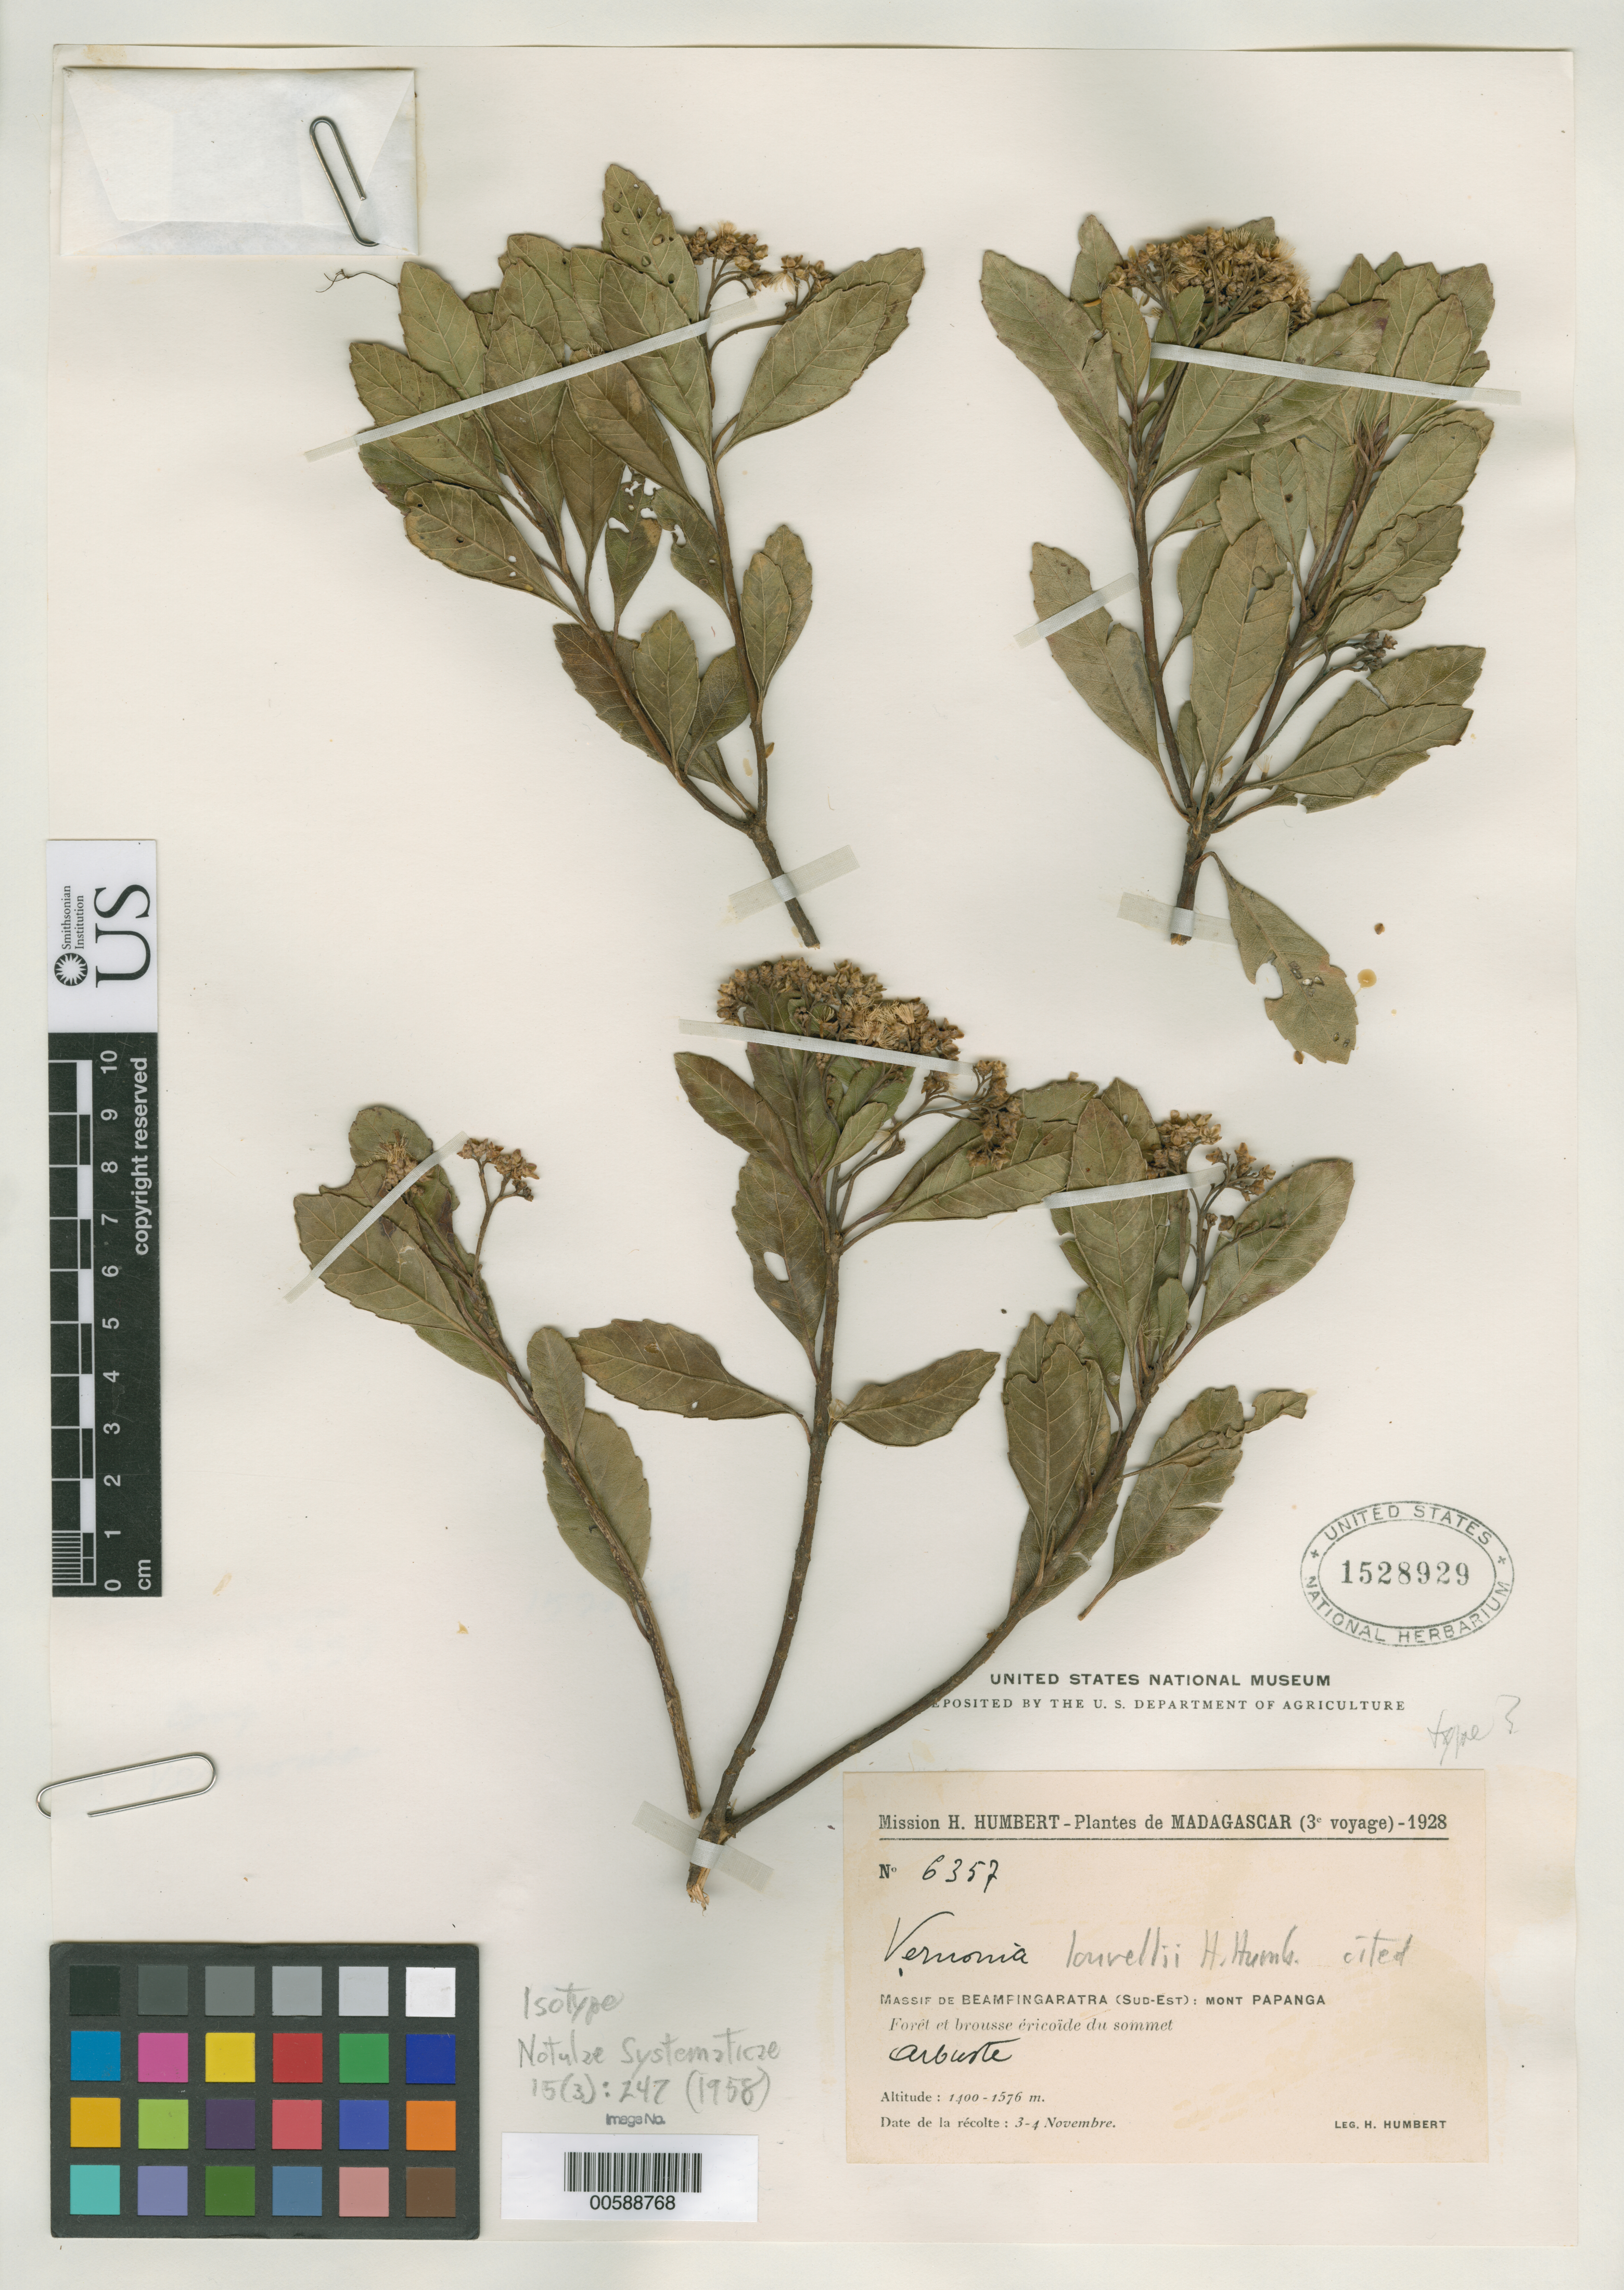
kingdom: Plantae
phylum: Tracheophyta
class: Magnoliopsida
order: Asterales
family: Asteraceae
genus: Vernonia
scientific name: Vernonia louvelii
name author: Humbert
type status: Isotype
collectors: H. Humbert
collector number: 6357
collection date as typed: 03 Nov 1928 to 04 Nov 1928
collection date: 1928-11-03/1928-11-04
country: Madagascar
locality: Massif de Beampingaratra, sud-est, Mont Papanga, foret et brousse ericoide du sommet. [Beampingaratra Mountain Range, south-east, Mount Papanga, ericoide forest and bush of the summit.]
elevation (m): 1400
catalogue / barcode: US 1528929